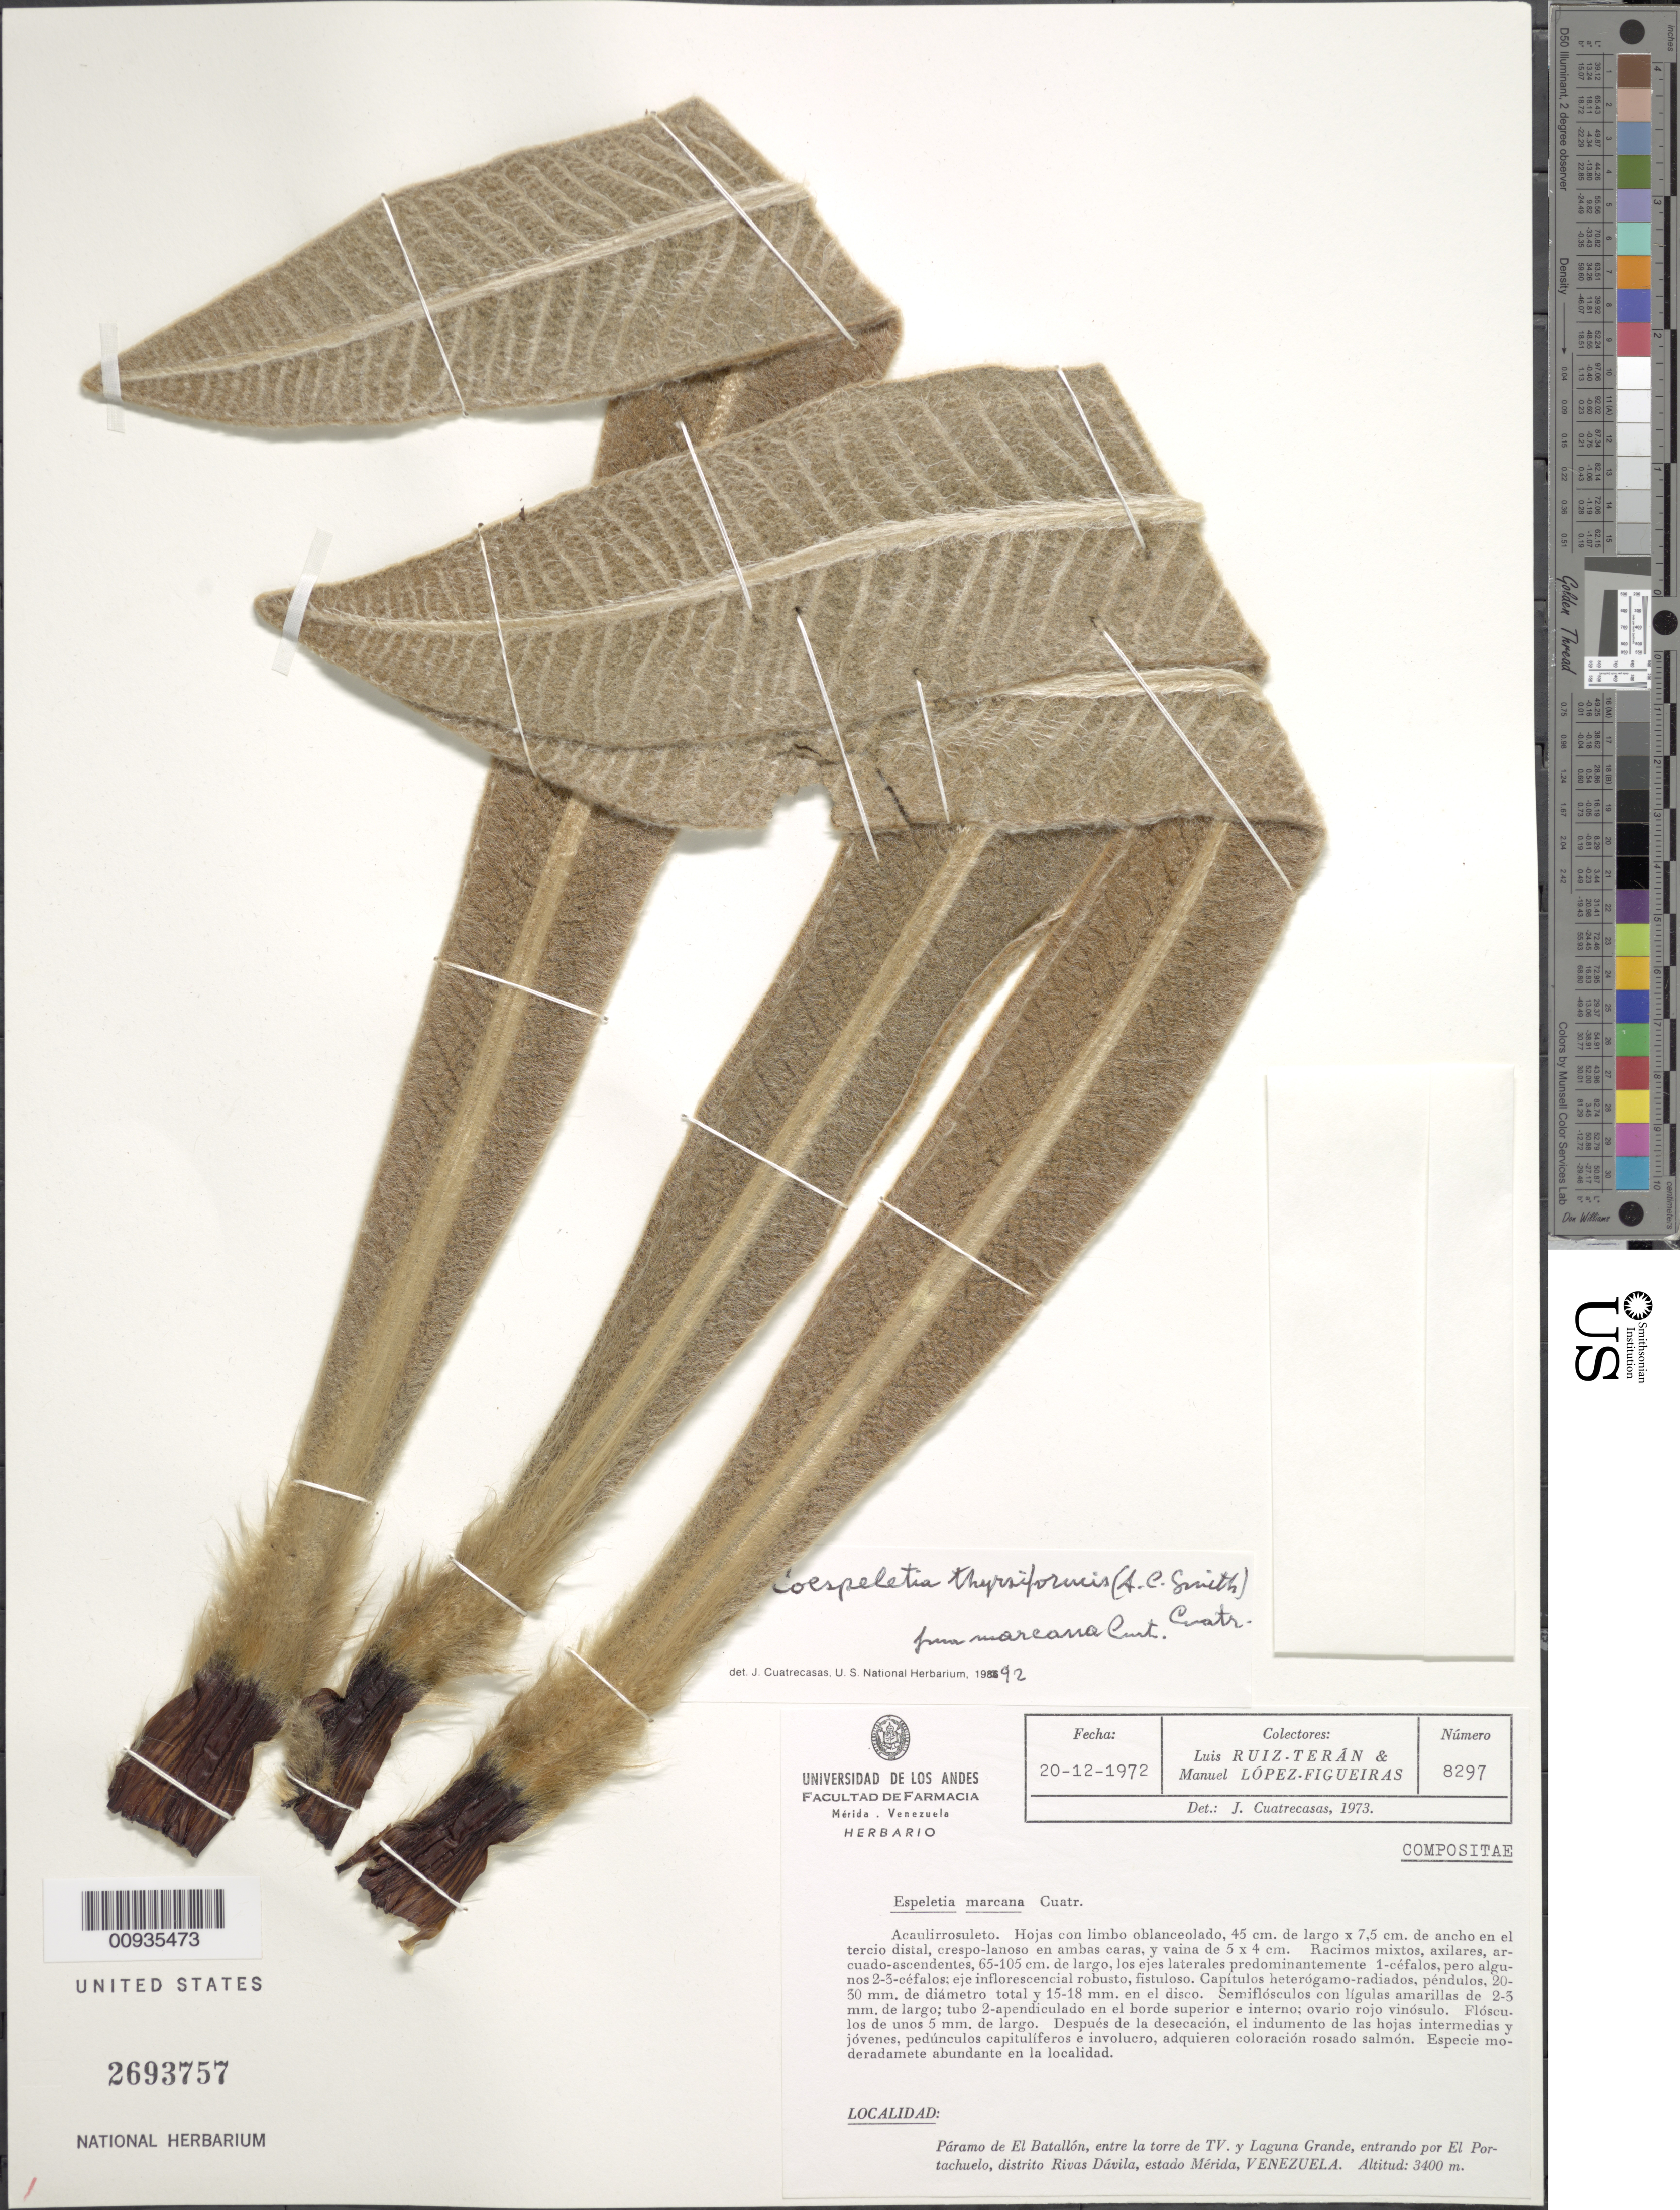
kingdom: Plantae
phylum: Tracheophyta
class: Magnoliopsida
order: Asterales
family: Asteraceae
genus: Coespeletia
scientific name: Coespeletia thyrsiformis f. marcana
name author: (A.C. Sm.) Cuatrec.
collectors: L. Teran & M. López Figueiras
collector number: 8297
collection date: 1972-12-20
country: Venezuela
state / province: Mérida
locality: Paramo de El Batallon, entre la torre de TV y Laguna Grande, entrando por El Portachuelo, distrito Rivas Davila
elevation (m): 3400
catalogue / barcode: US 2693757